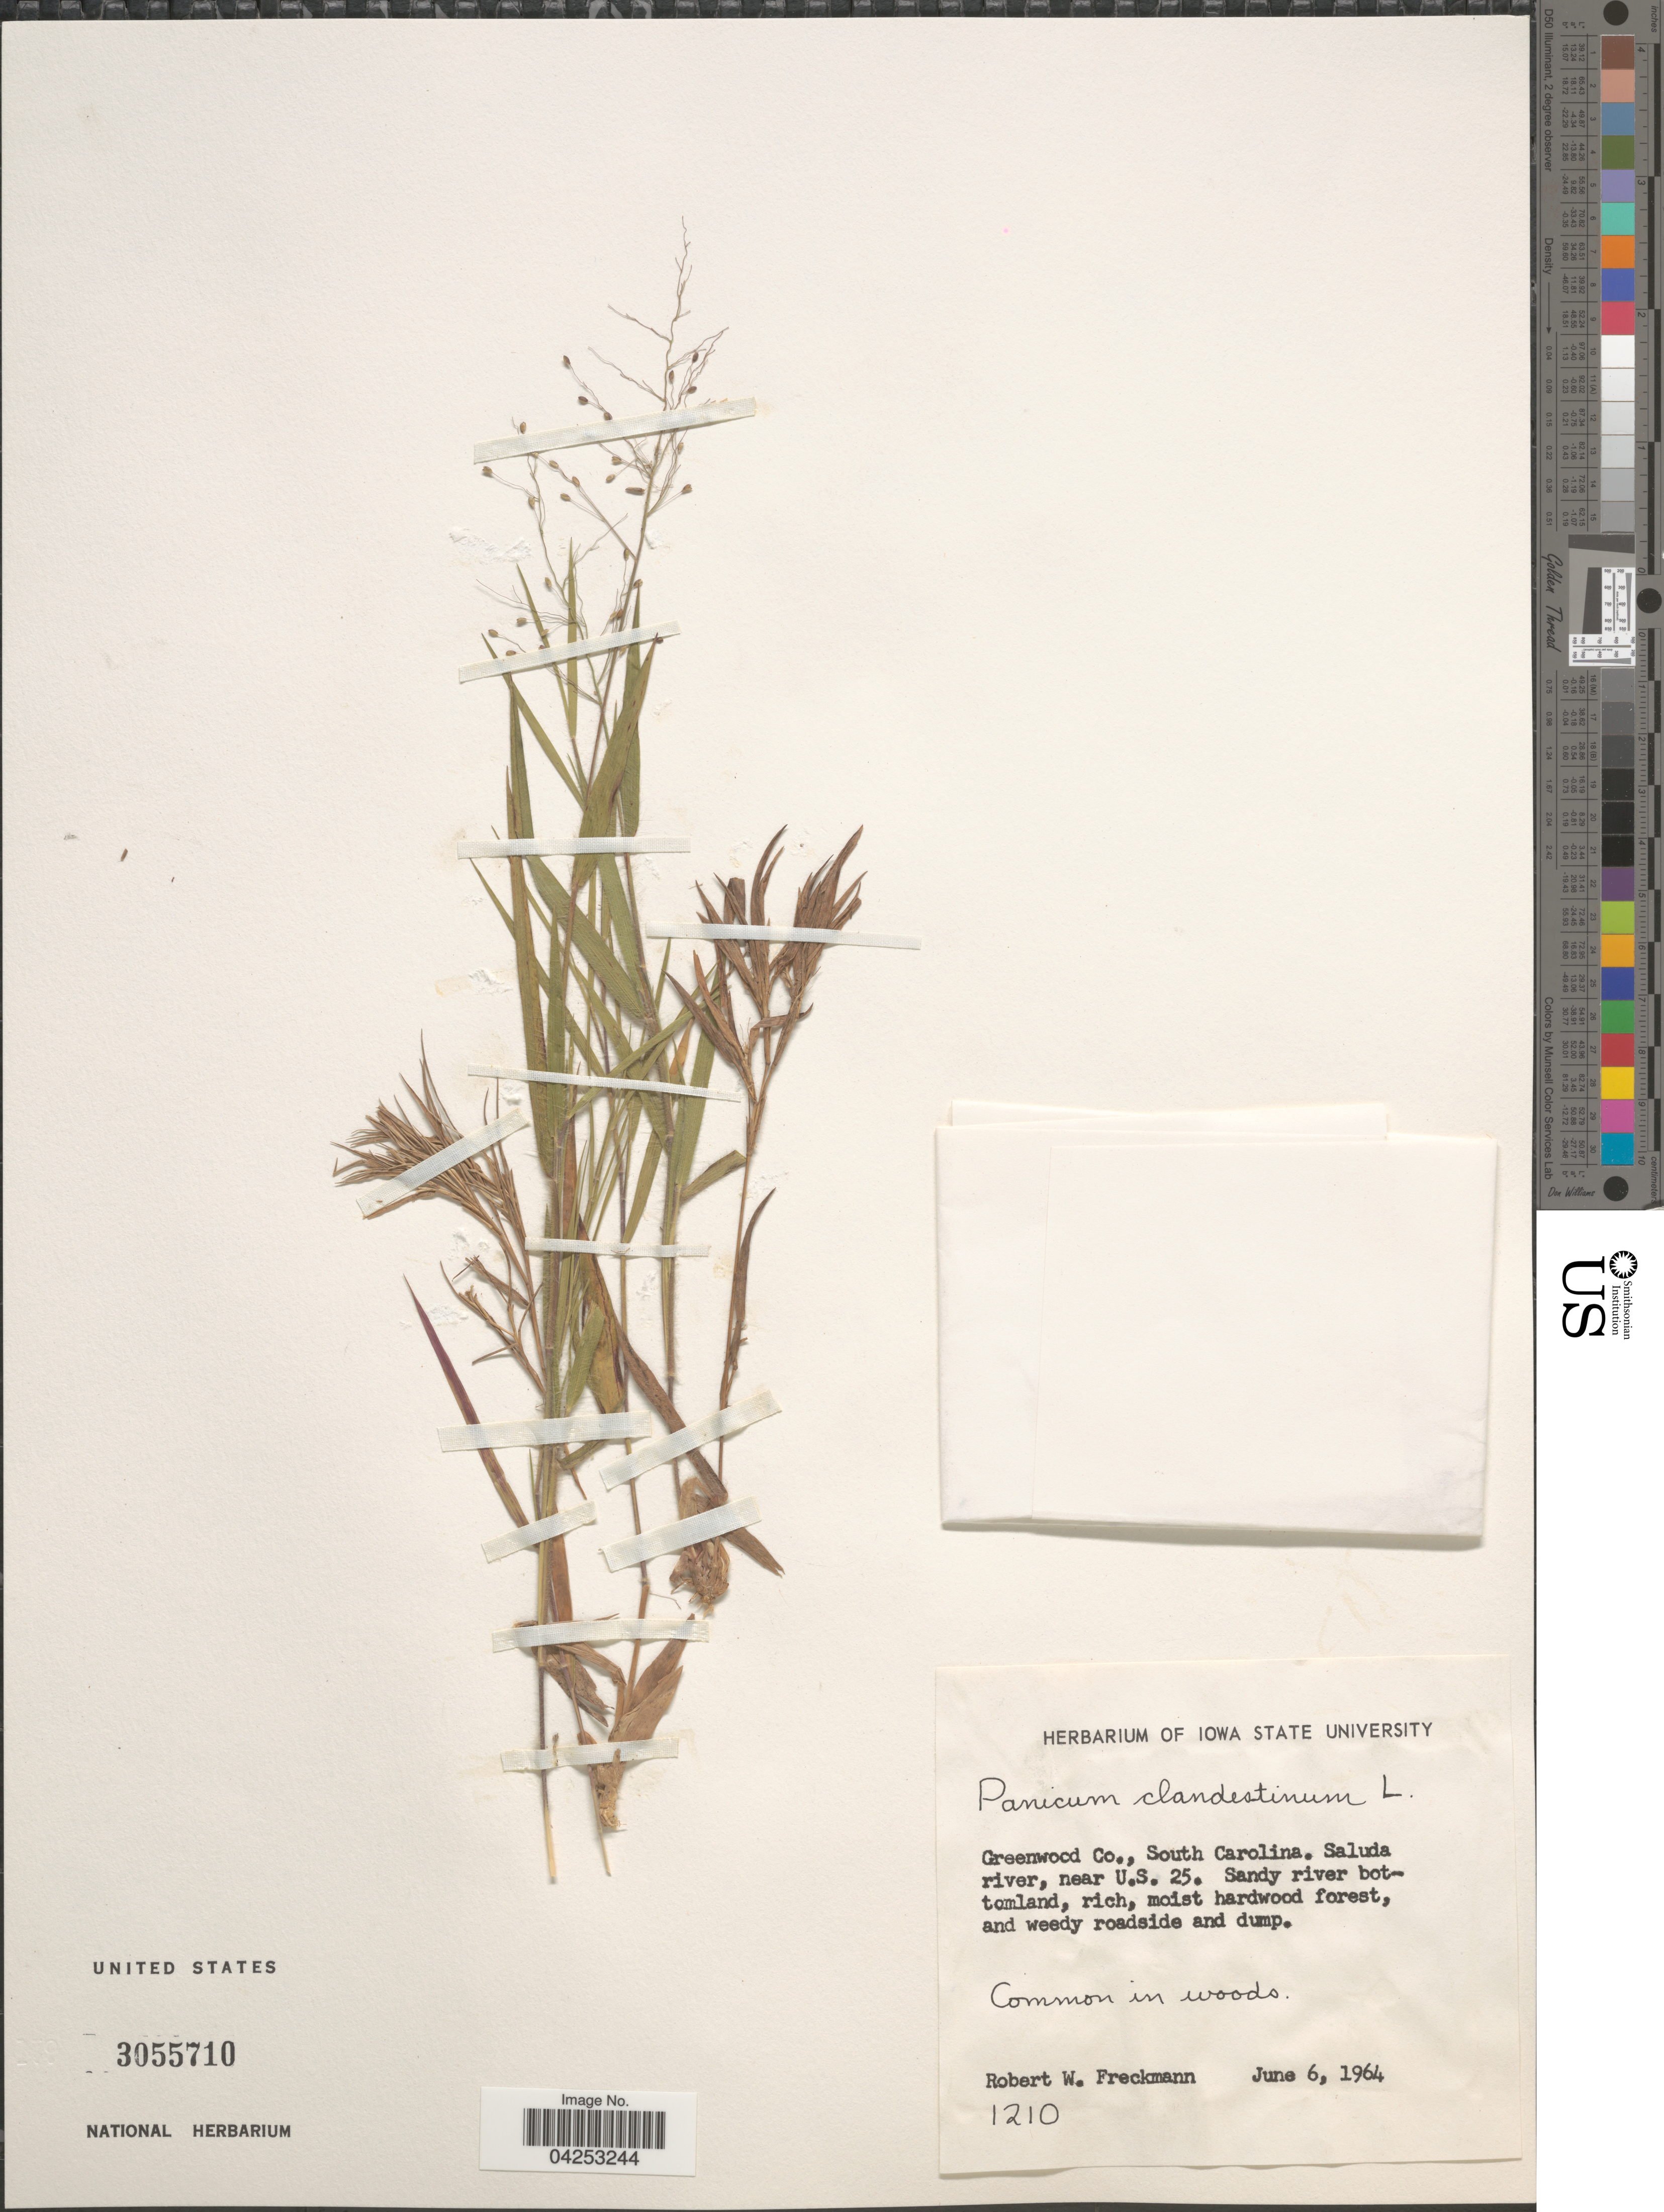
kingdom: Plantae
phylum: Tracheophyta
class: Liliopsida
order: Poales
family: Poaceae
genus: Dichanthelium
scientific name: Dichanthelium clandestinum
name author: (L.) Gould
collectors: R. Freckmann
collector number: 1210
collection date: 1964-06-06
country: United States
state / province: South Carolina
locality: Greenwood Co. Saluda river, near U.S. 25.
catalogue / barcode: US 3055710